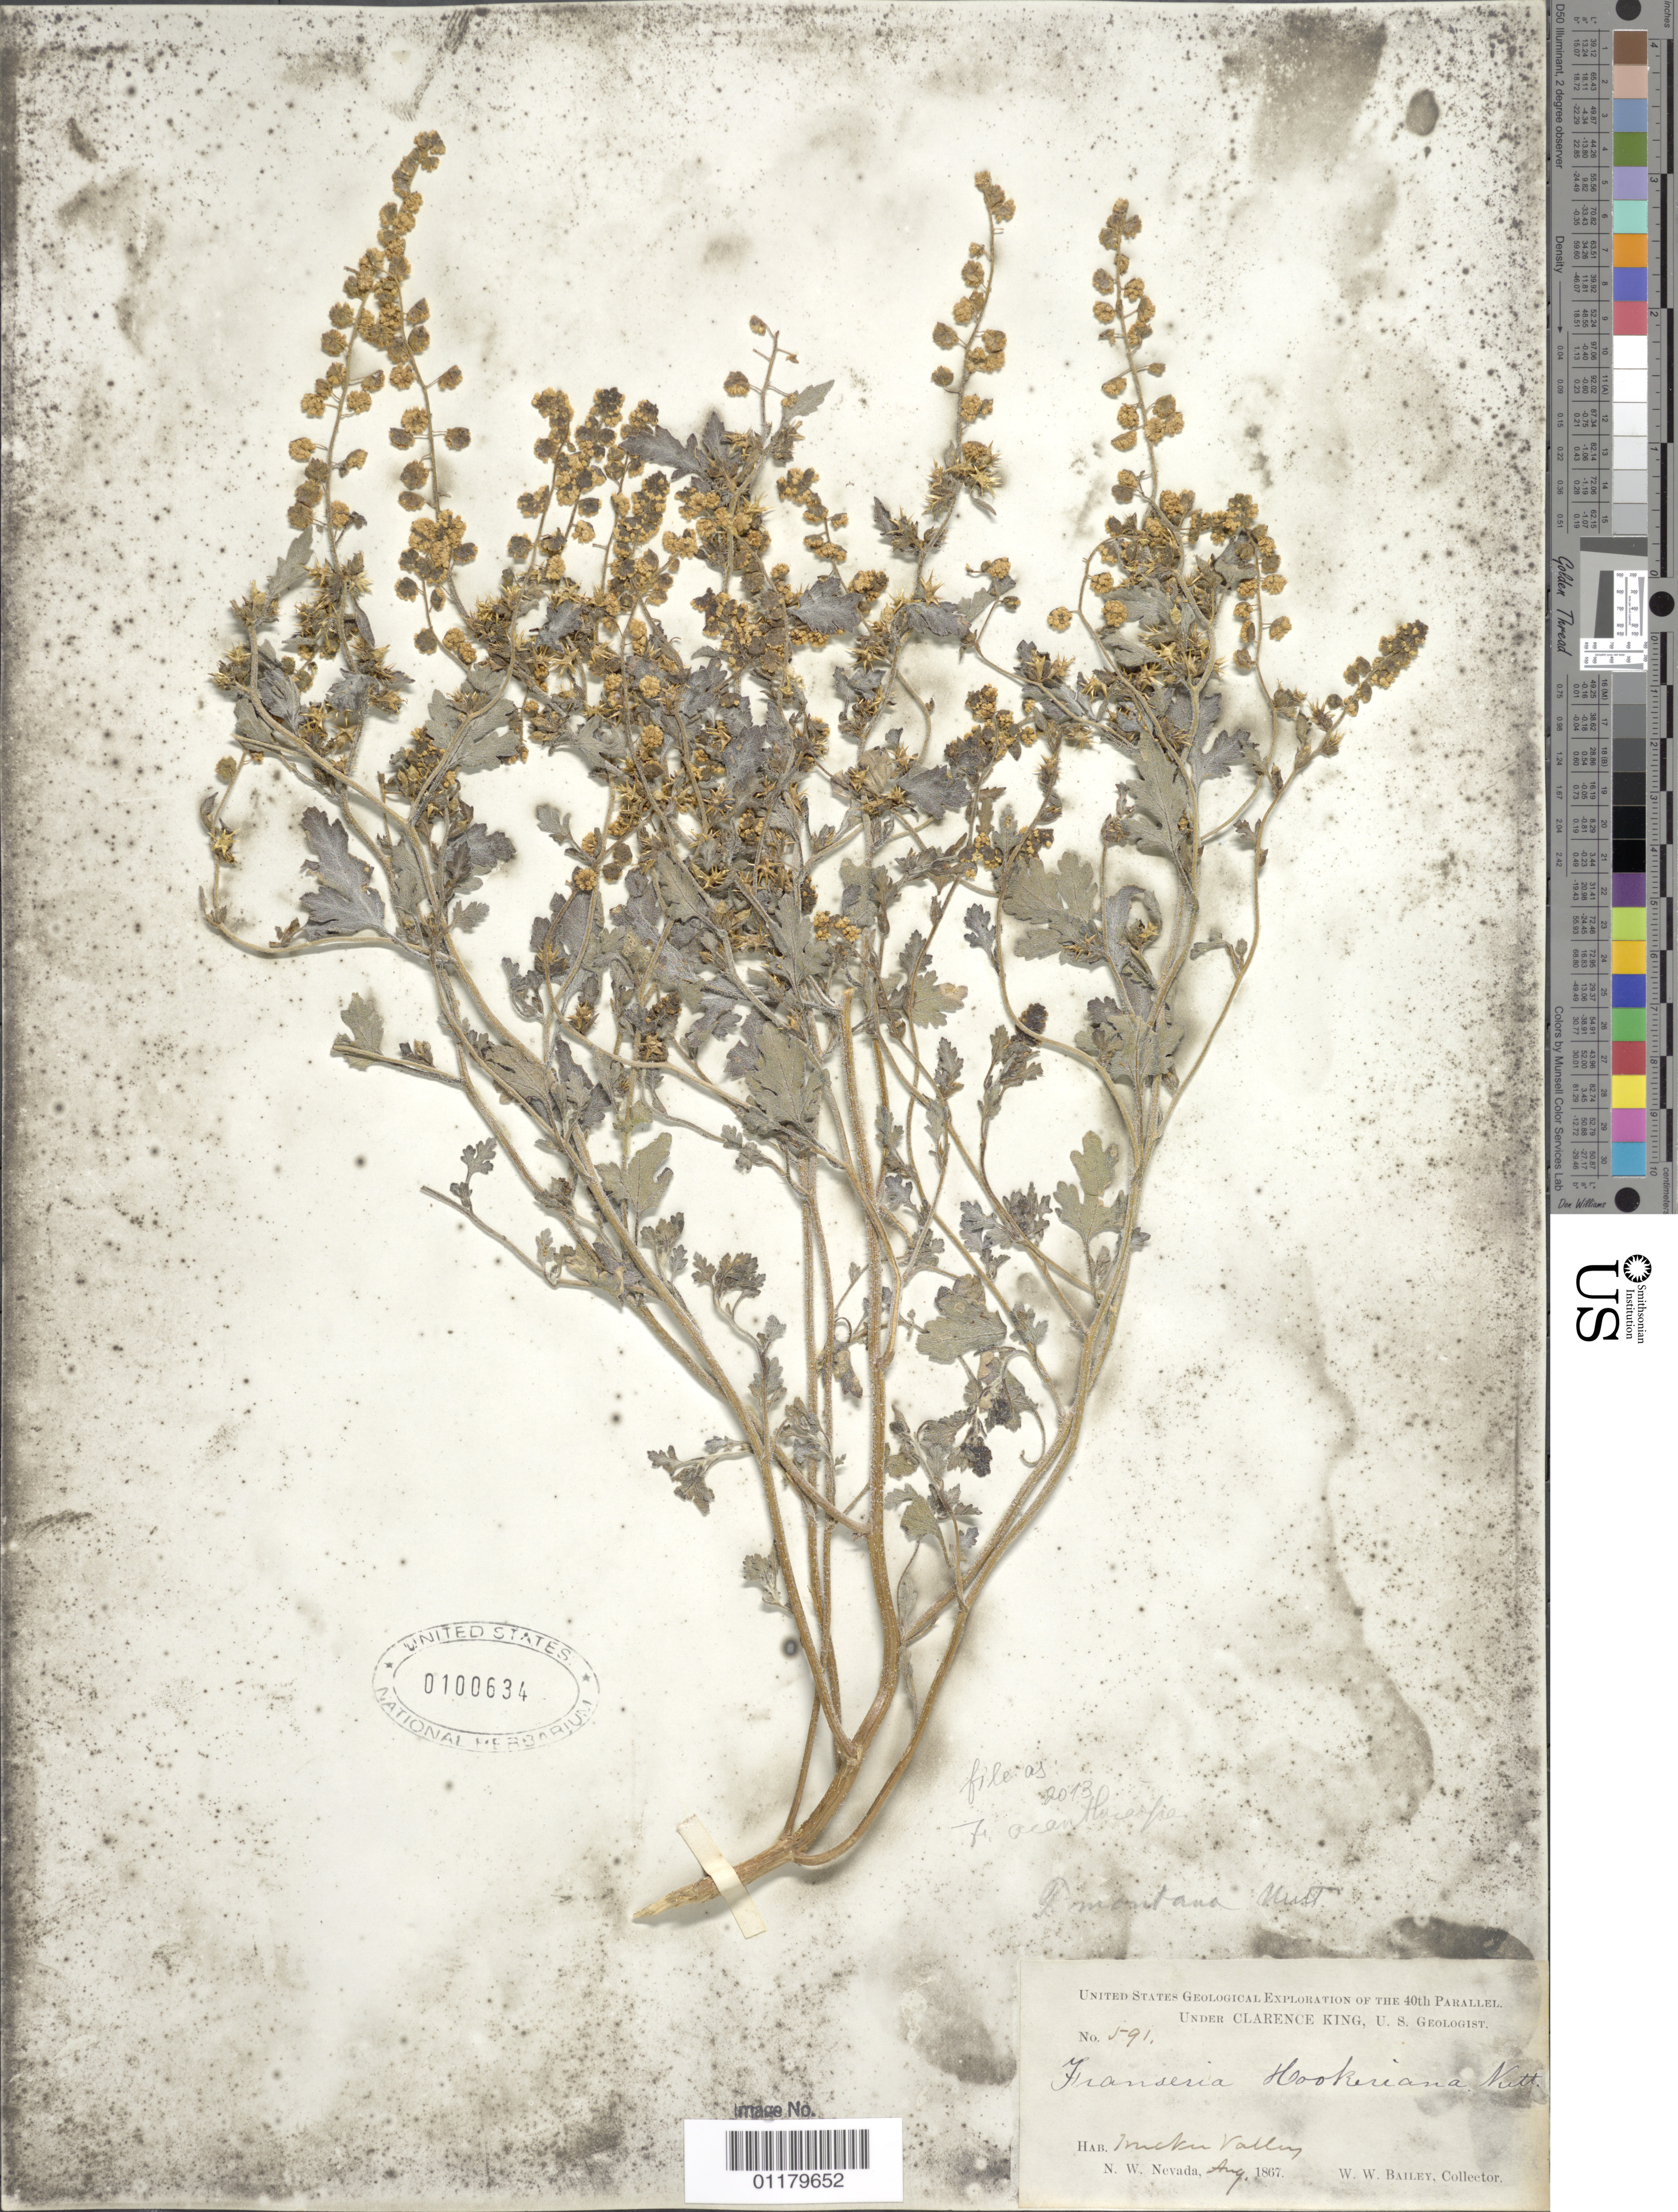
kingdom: Plantae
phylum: Tracheophyta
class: Magnoliopsida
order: Asterales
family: Asteraceae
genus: Franseria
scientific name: Franseria acanthicarpa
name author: Coville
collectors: W. W. Bailey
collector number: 591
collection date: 1867-08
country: United States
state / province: Nevada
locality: Truckee Valley, N. W. Nevada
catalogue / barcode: US 100634